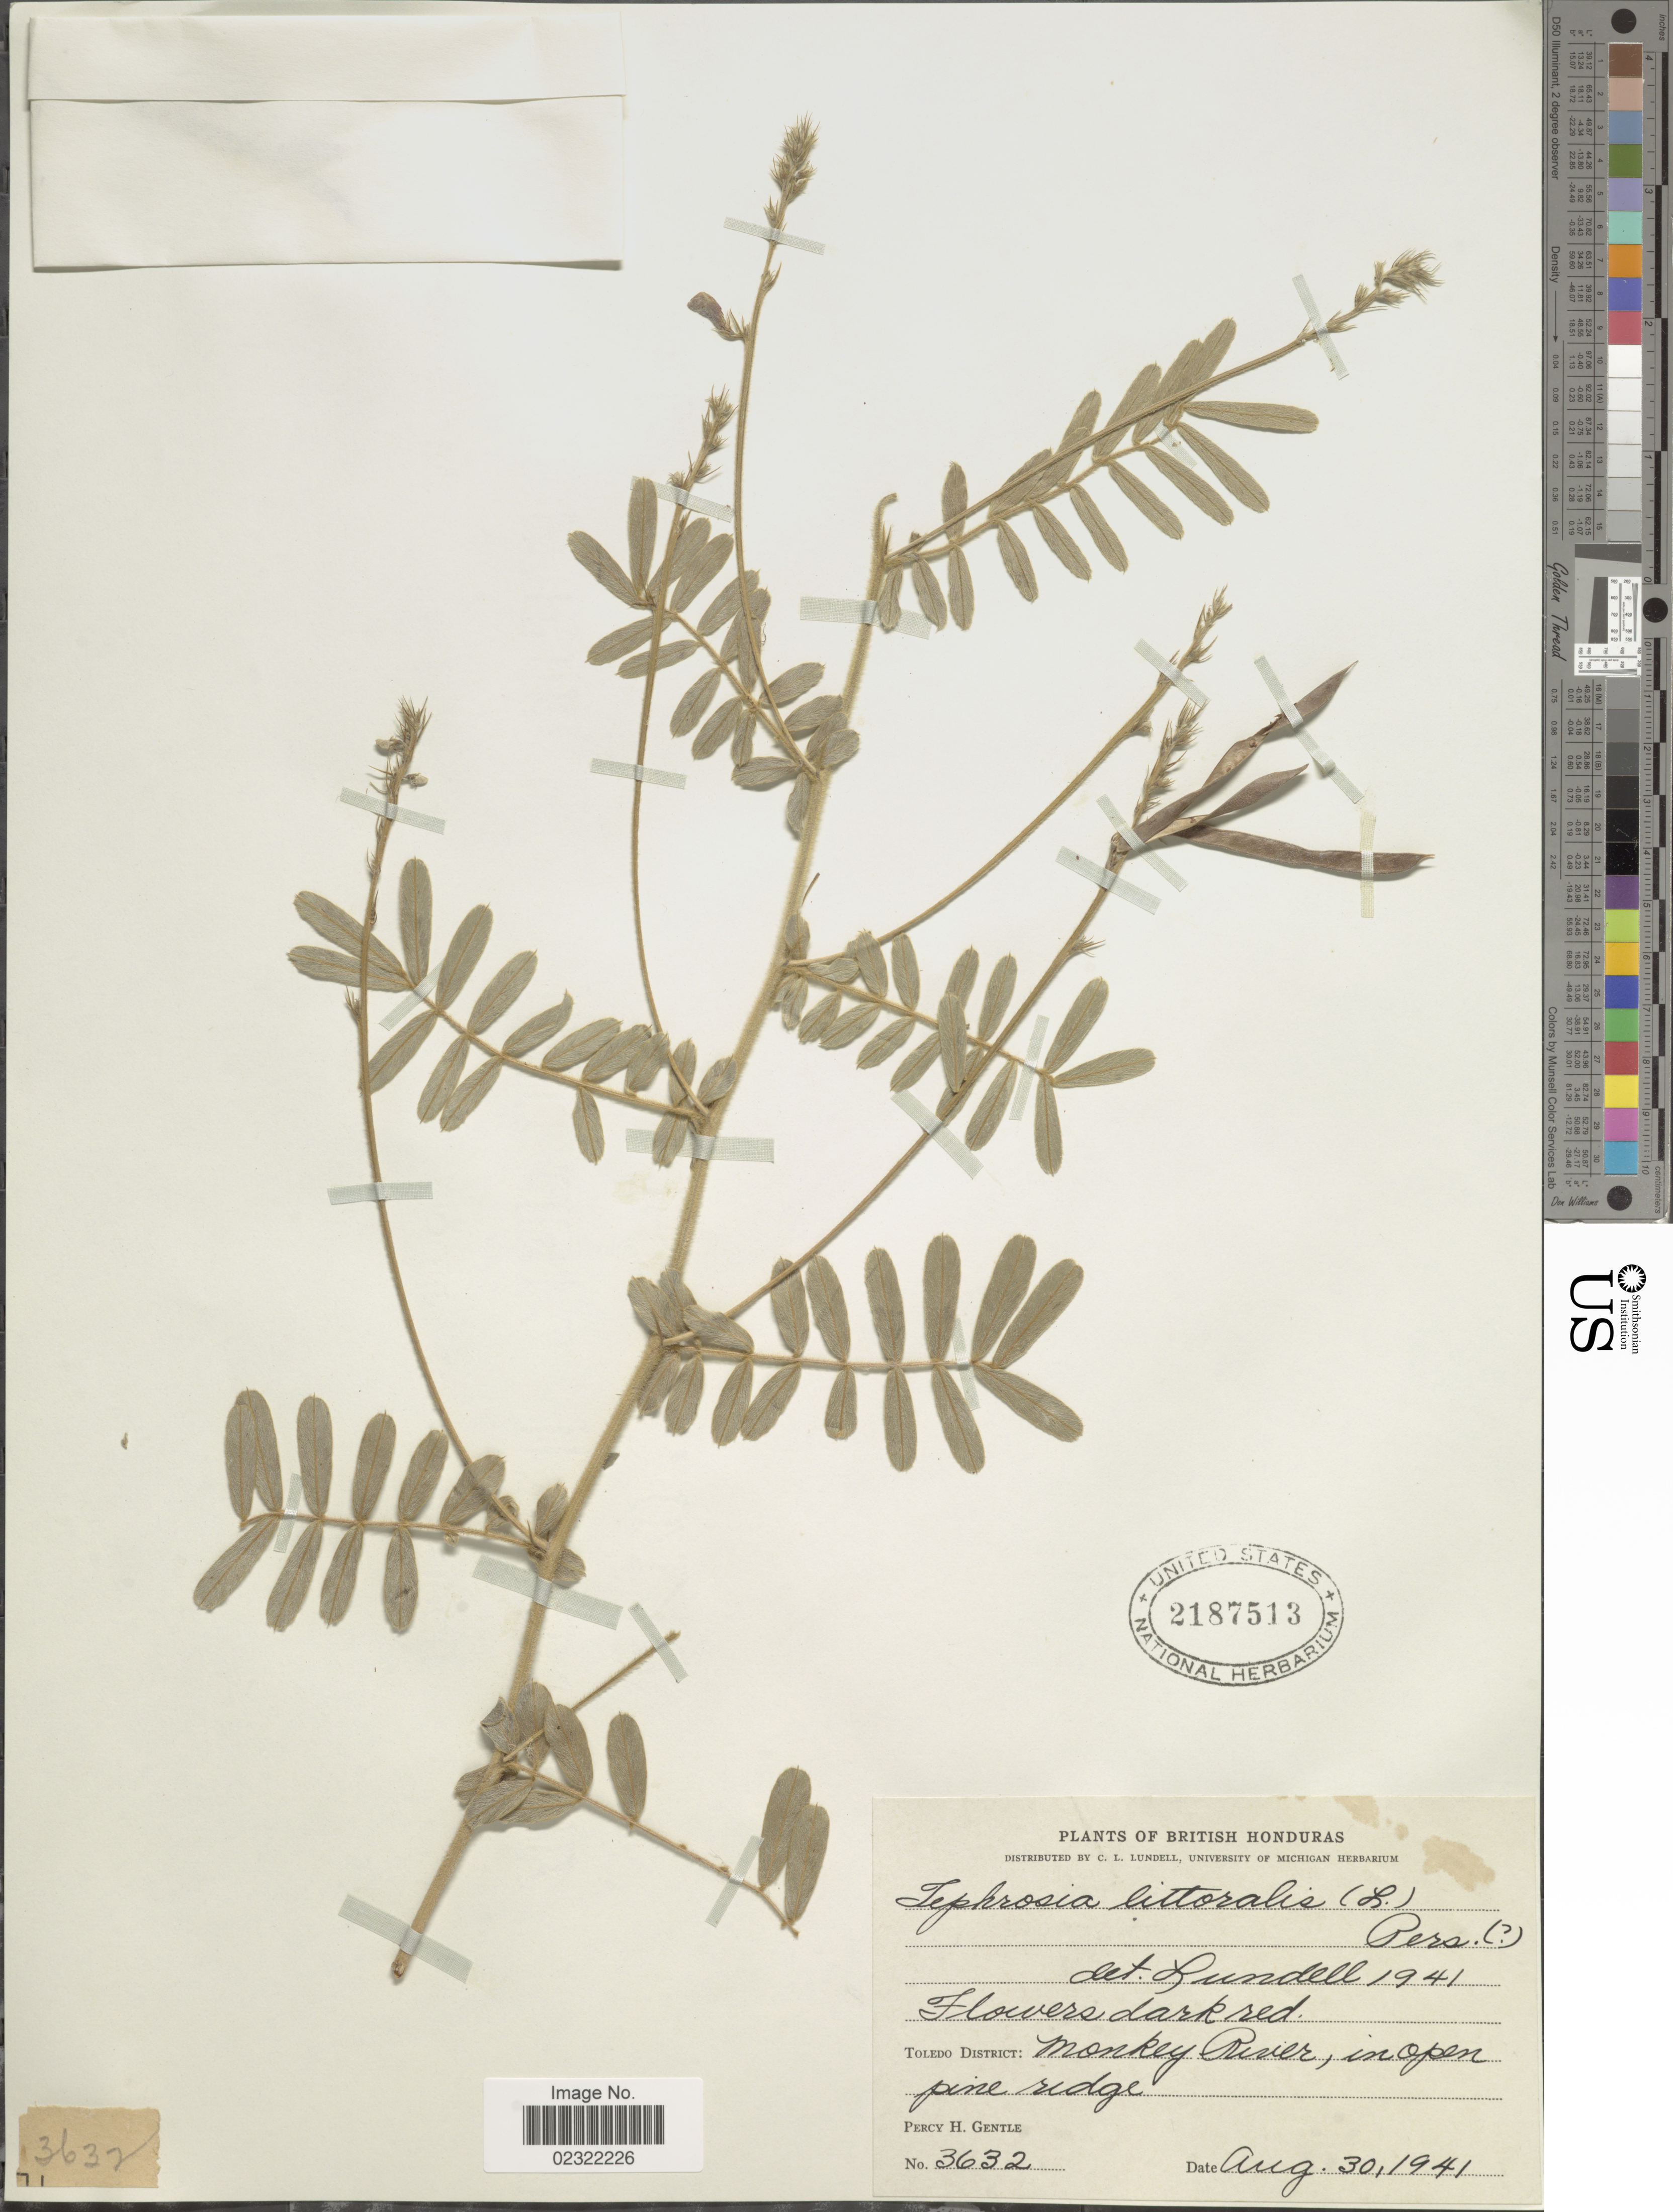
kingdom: Plantae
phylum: Tracheophyta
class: Magnoliopsida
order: Fabales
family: Fabaceae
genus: Tephrosia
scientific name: Tephrosia cinerea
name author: (L.) Pers.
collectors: P. H. Gentle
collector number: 3632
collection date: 1941-08-30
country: Belize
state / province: Toledo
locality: Toledo District: Monkey River, in open pine ridge.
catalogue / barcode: US 2187513